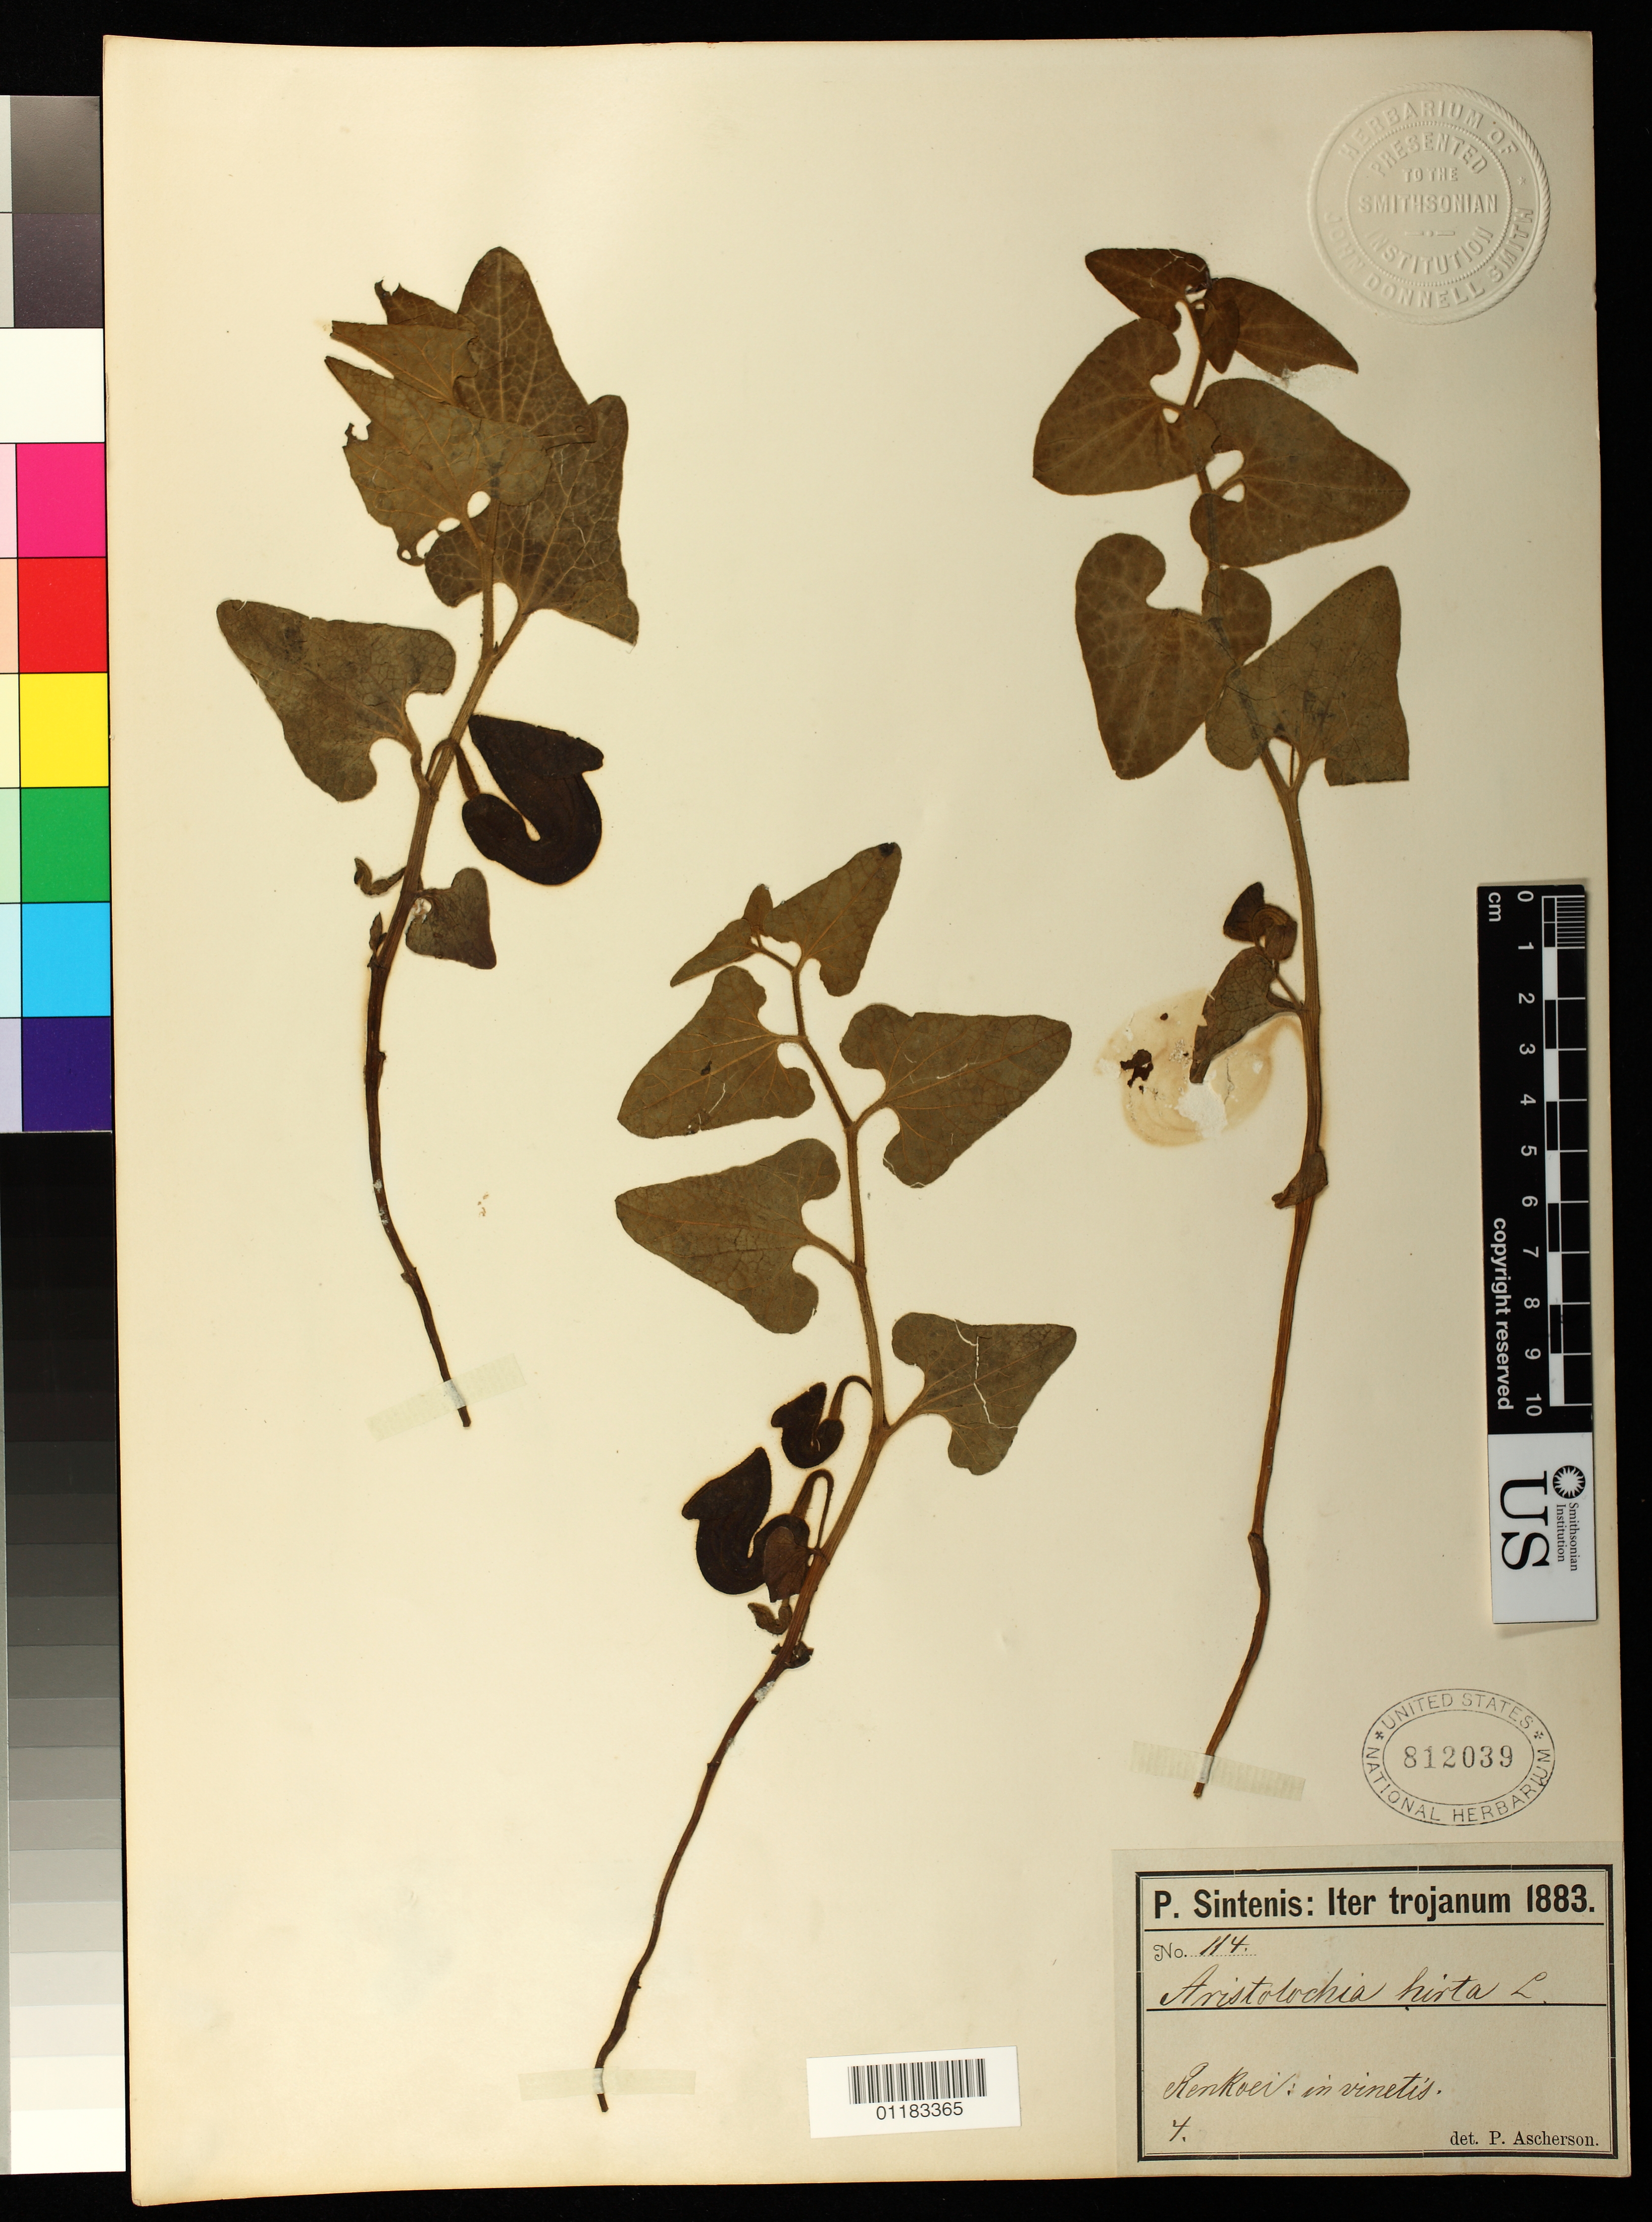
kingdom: Plantae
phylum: Tracheophyta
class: Magnoliopsida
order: Piperales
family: Aristolochiaceae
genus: Aristolochia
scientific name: Aristolochia hirta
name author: L.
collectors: P. Sintenis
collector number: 114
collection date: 1883-02-01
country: Turkey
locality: Kenkoei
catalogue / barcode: US 812039